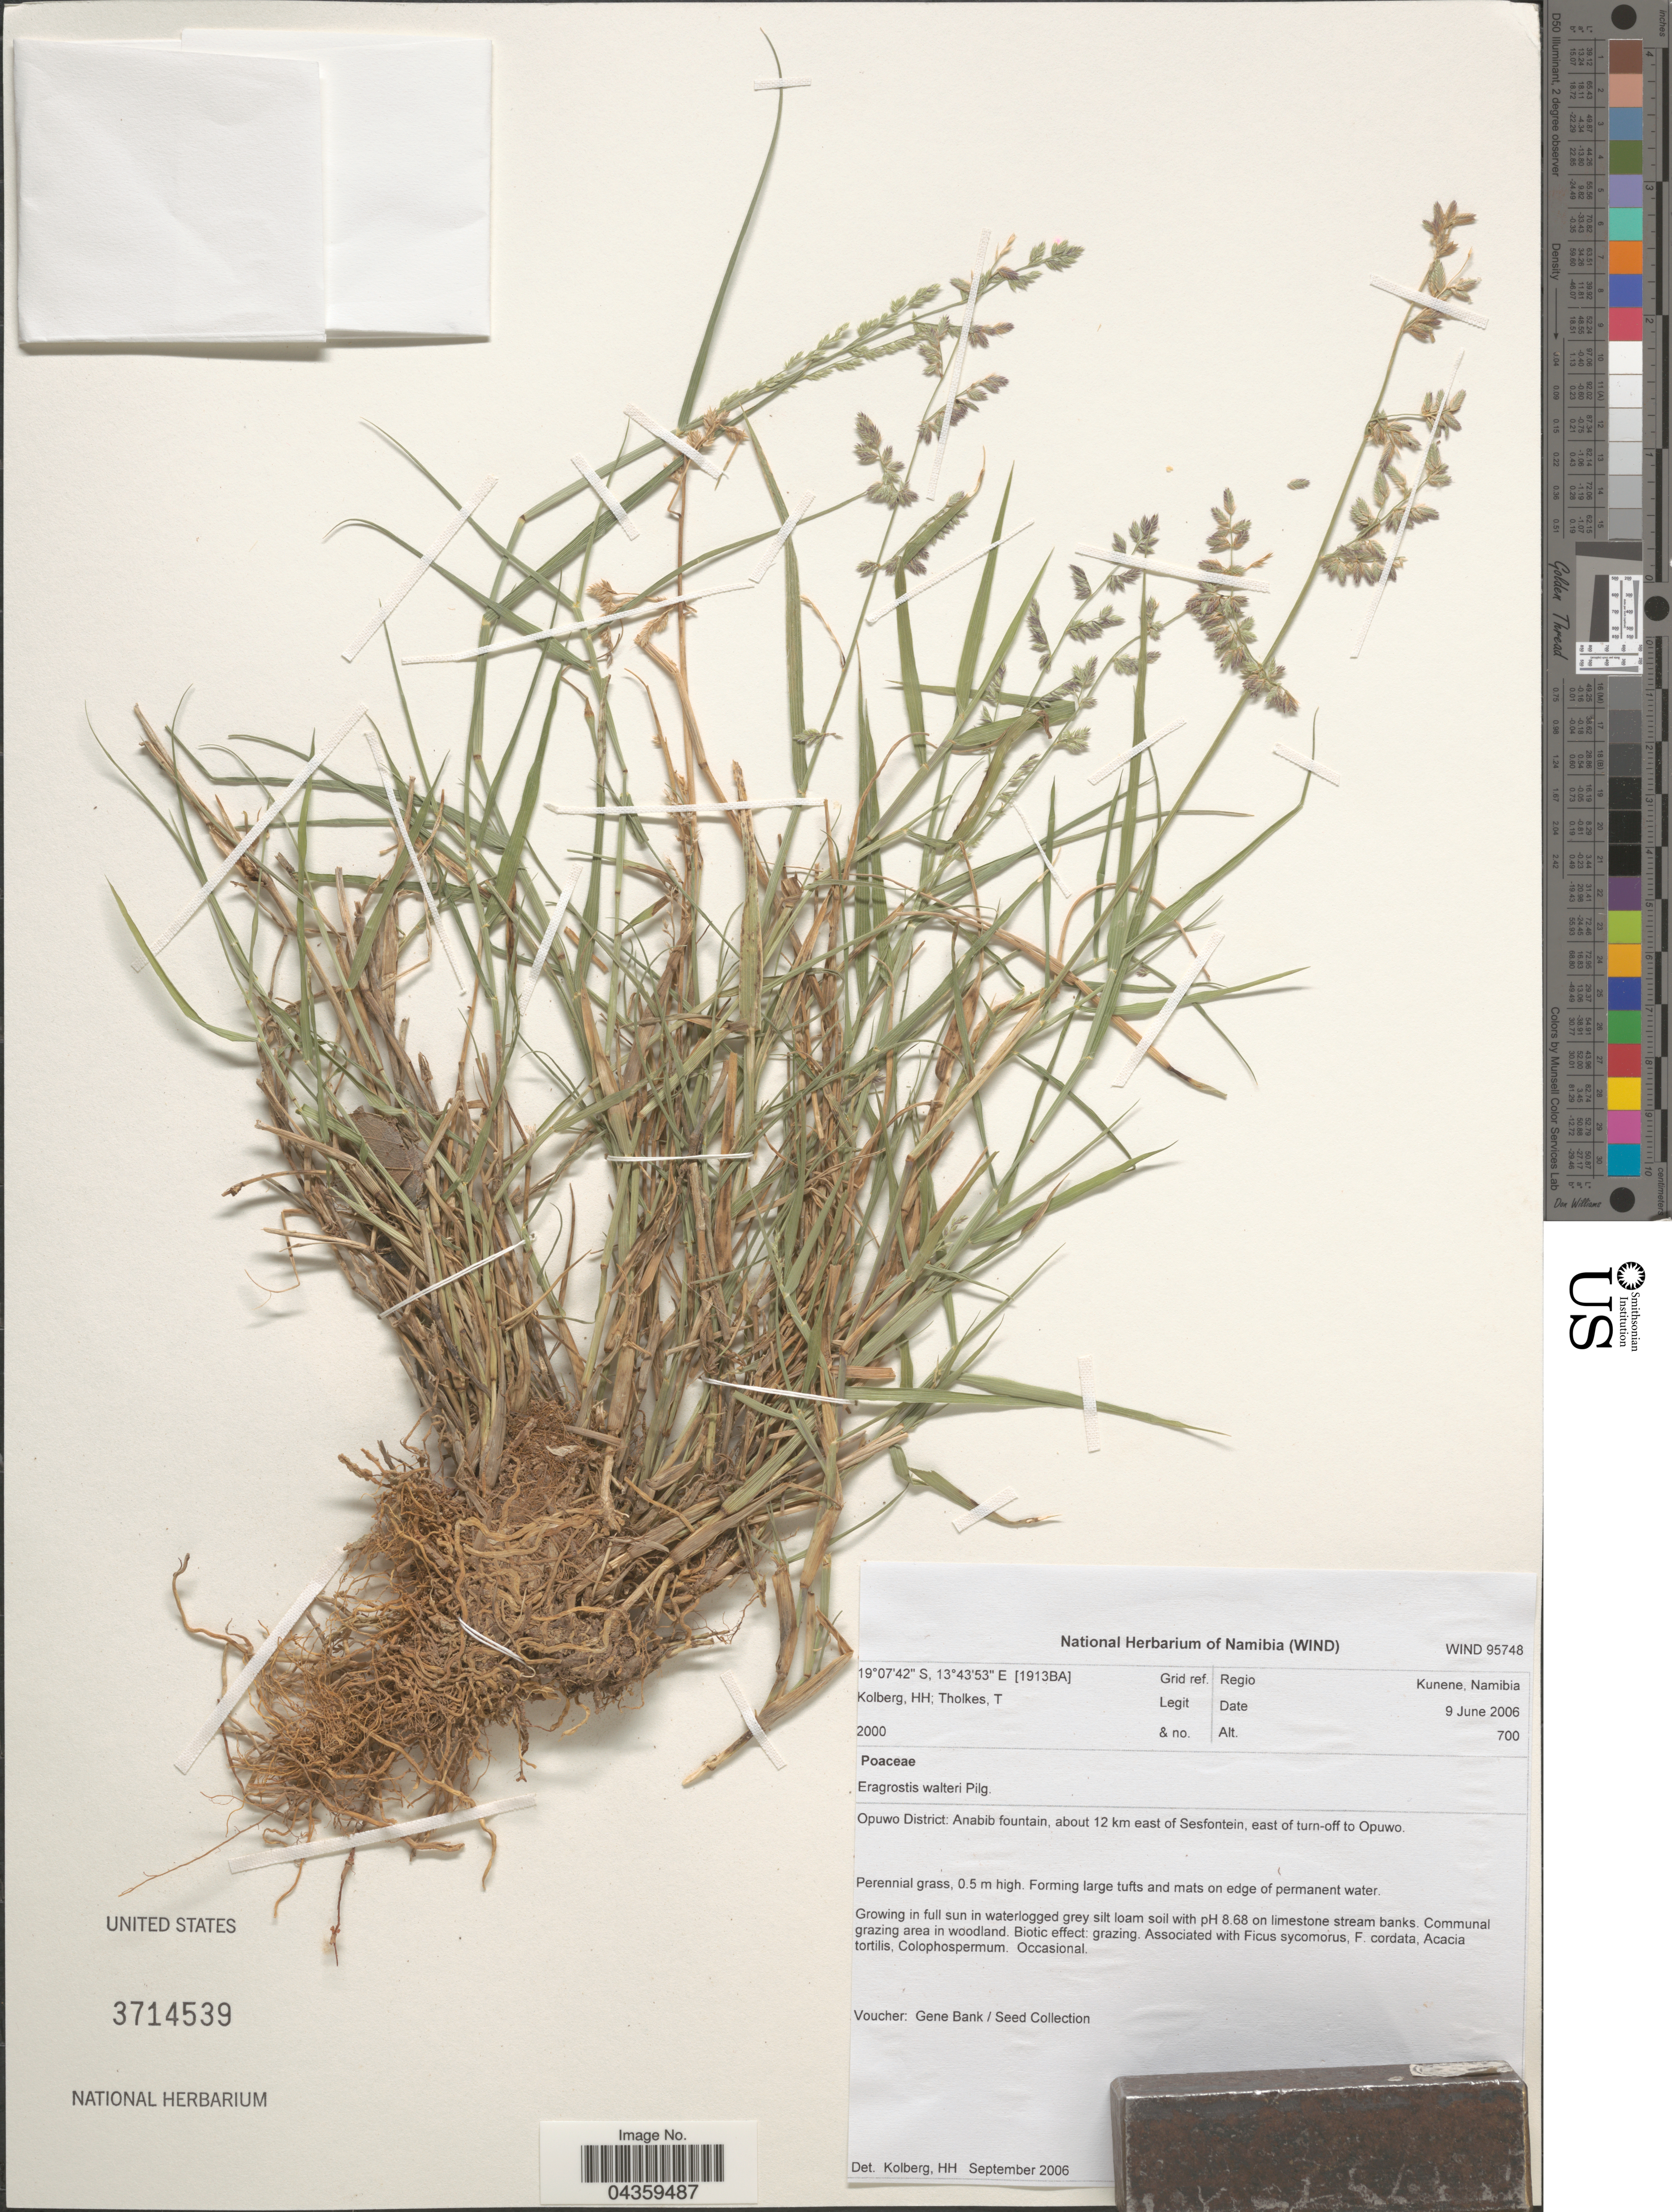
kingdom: Plantae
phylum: Tracheophyta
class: Liliopsida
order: Poales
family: Poaceae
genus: Pratochloa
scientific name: Pratochloa walteri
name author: (Pilg.) Hardion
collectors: H. H. Kolberg & T. Tholkes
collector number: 2000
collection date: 2006-06-09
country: Namibia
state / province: Kunene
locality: Grid ref. [1913BA]. Regio Kunene. Opuwo District: Anabib fountain, about 12 km east of Sesfontein, east of turn-off to Opuwo.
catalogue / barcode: US 3714539